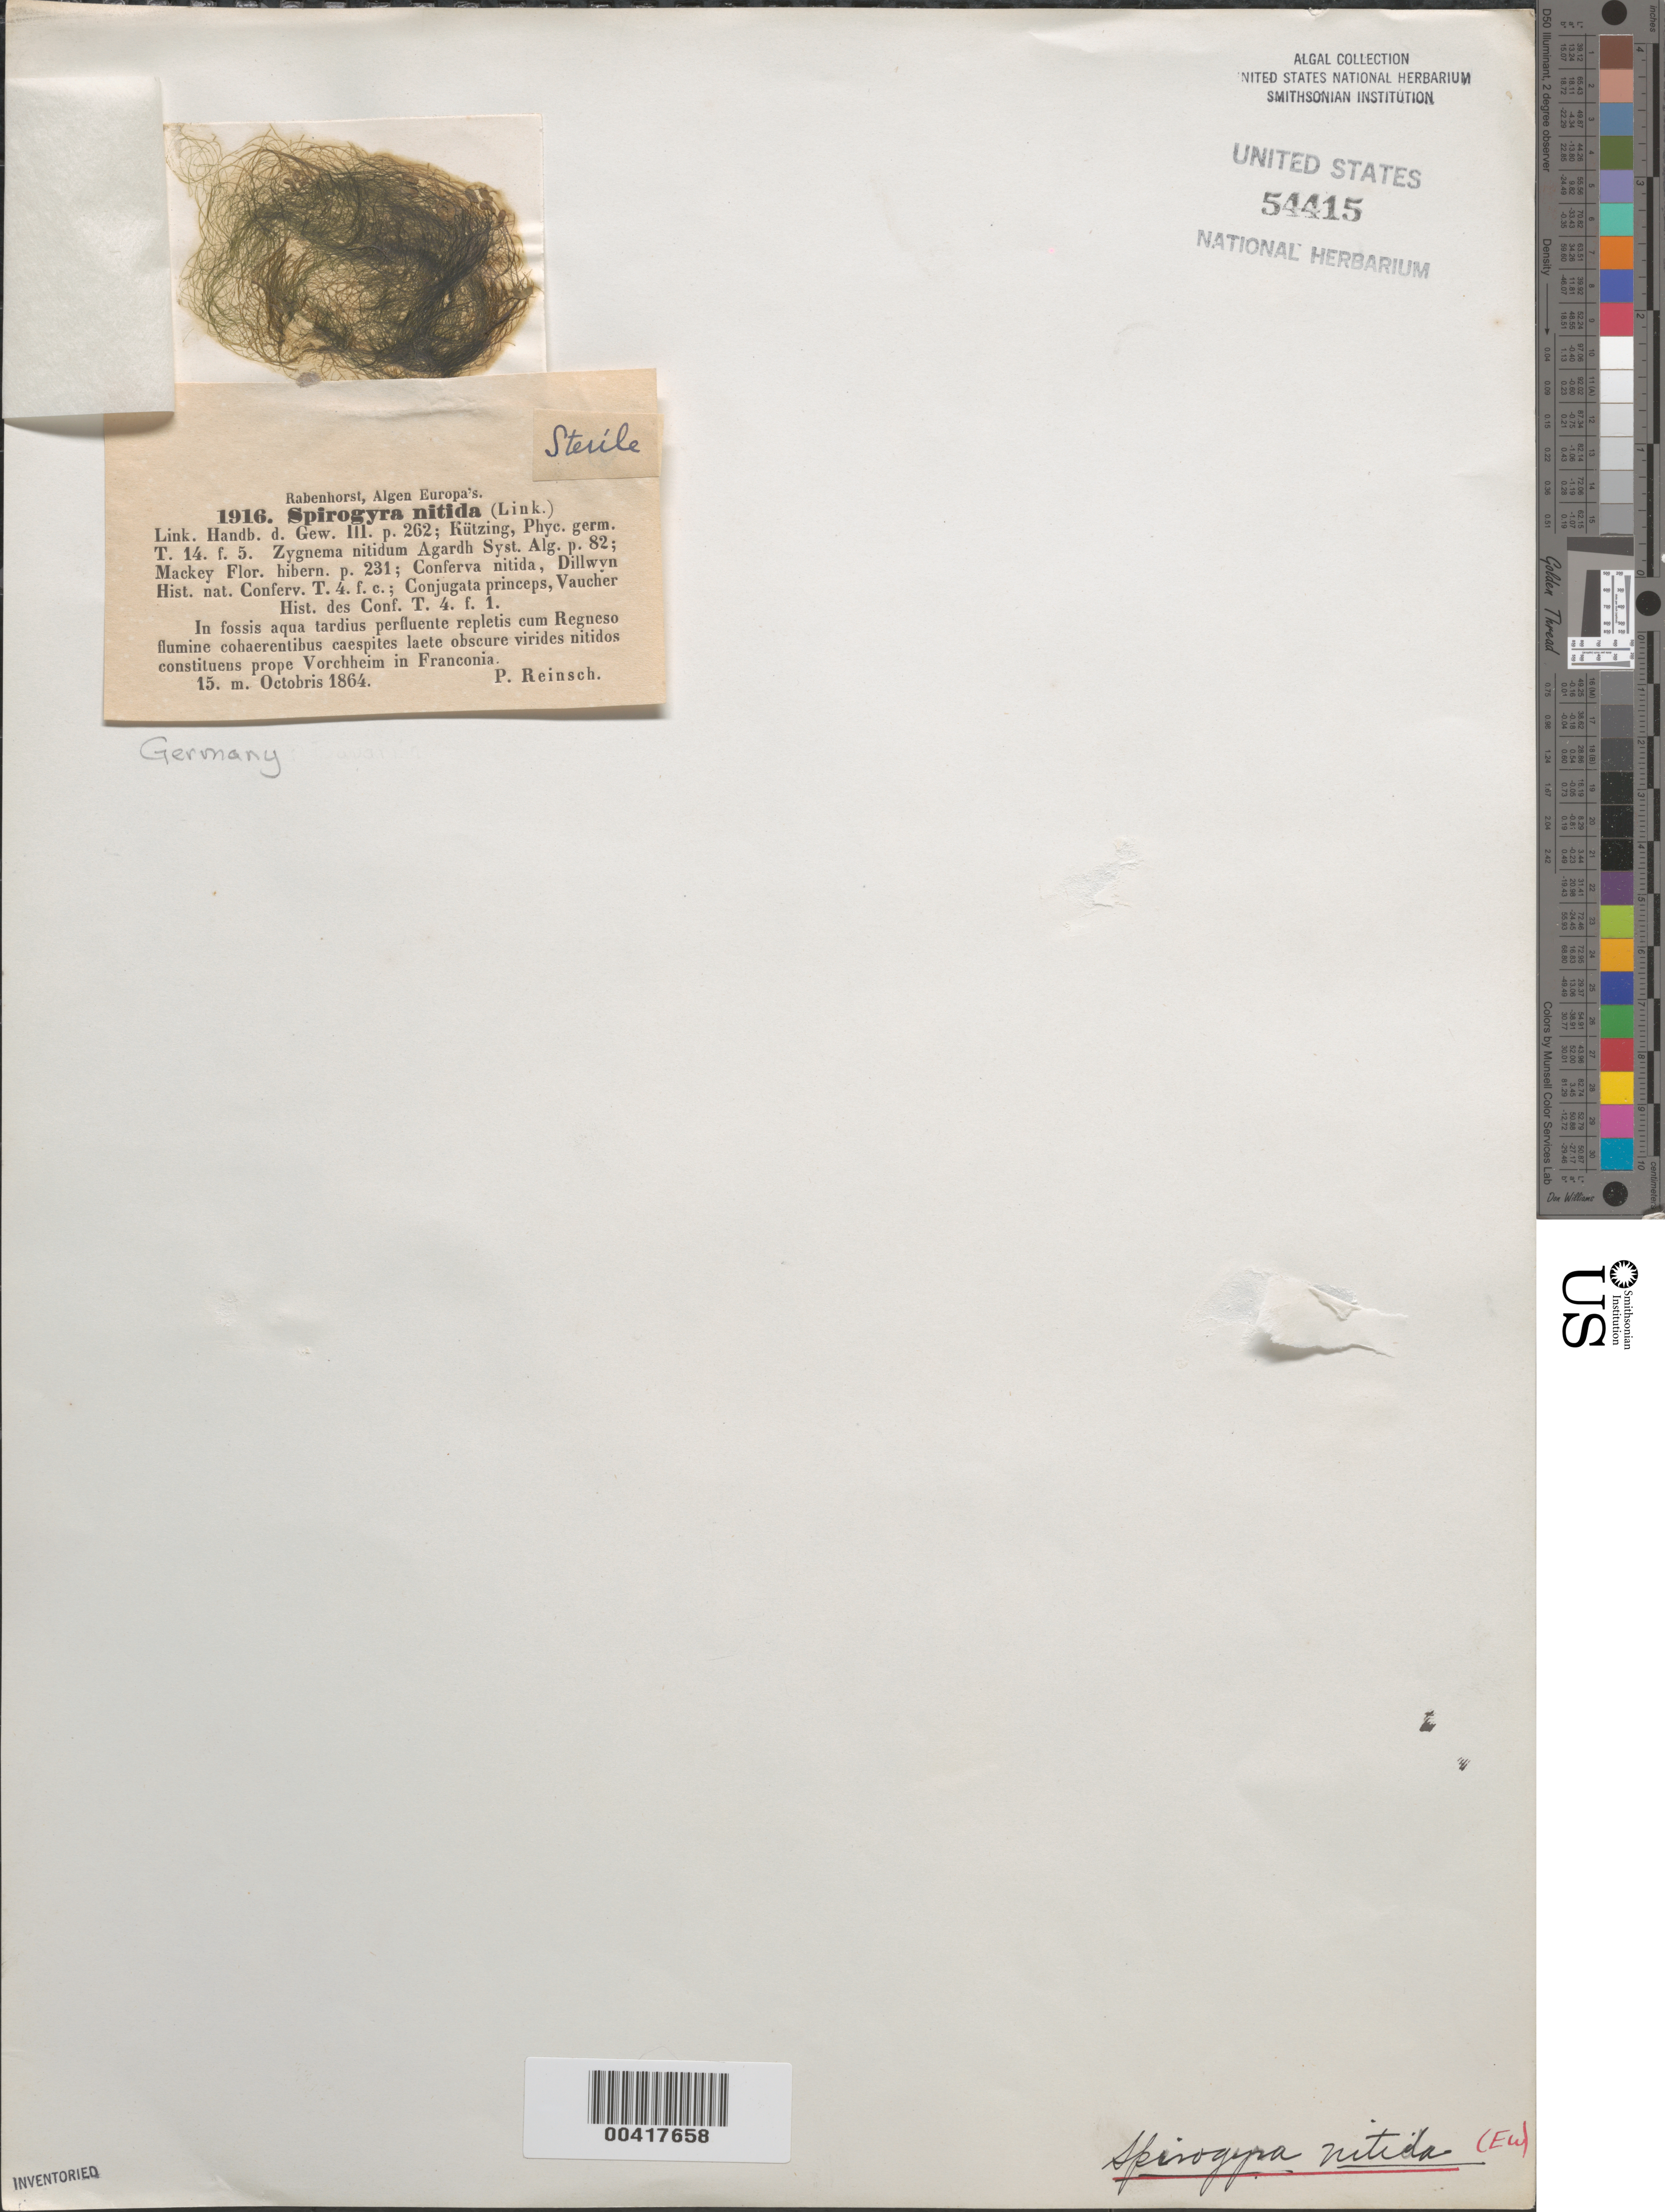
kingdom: Plantae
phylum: Charophyta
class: Zygnematophyceae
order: Zygnematales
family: Zygnemataceae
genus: Spirogyra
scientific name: Spirogyra nitida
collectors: P. F. Reinsch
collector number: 1916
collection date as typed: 15 Oct 1864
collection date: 1864-10-15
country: Germany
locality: Near vorchheim, franconia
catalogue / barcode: US 54415